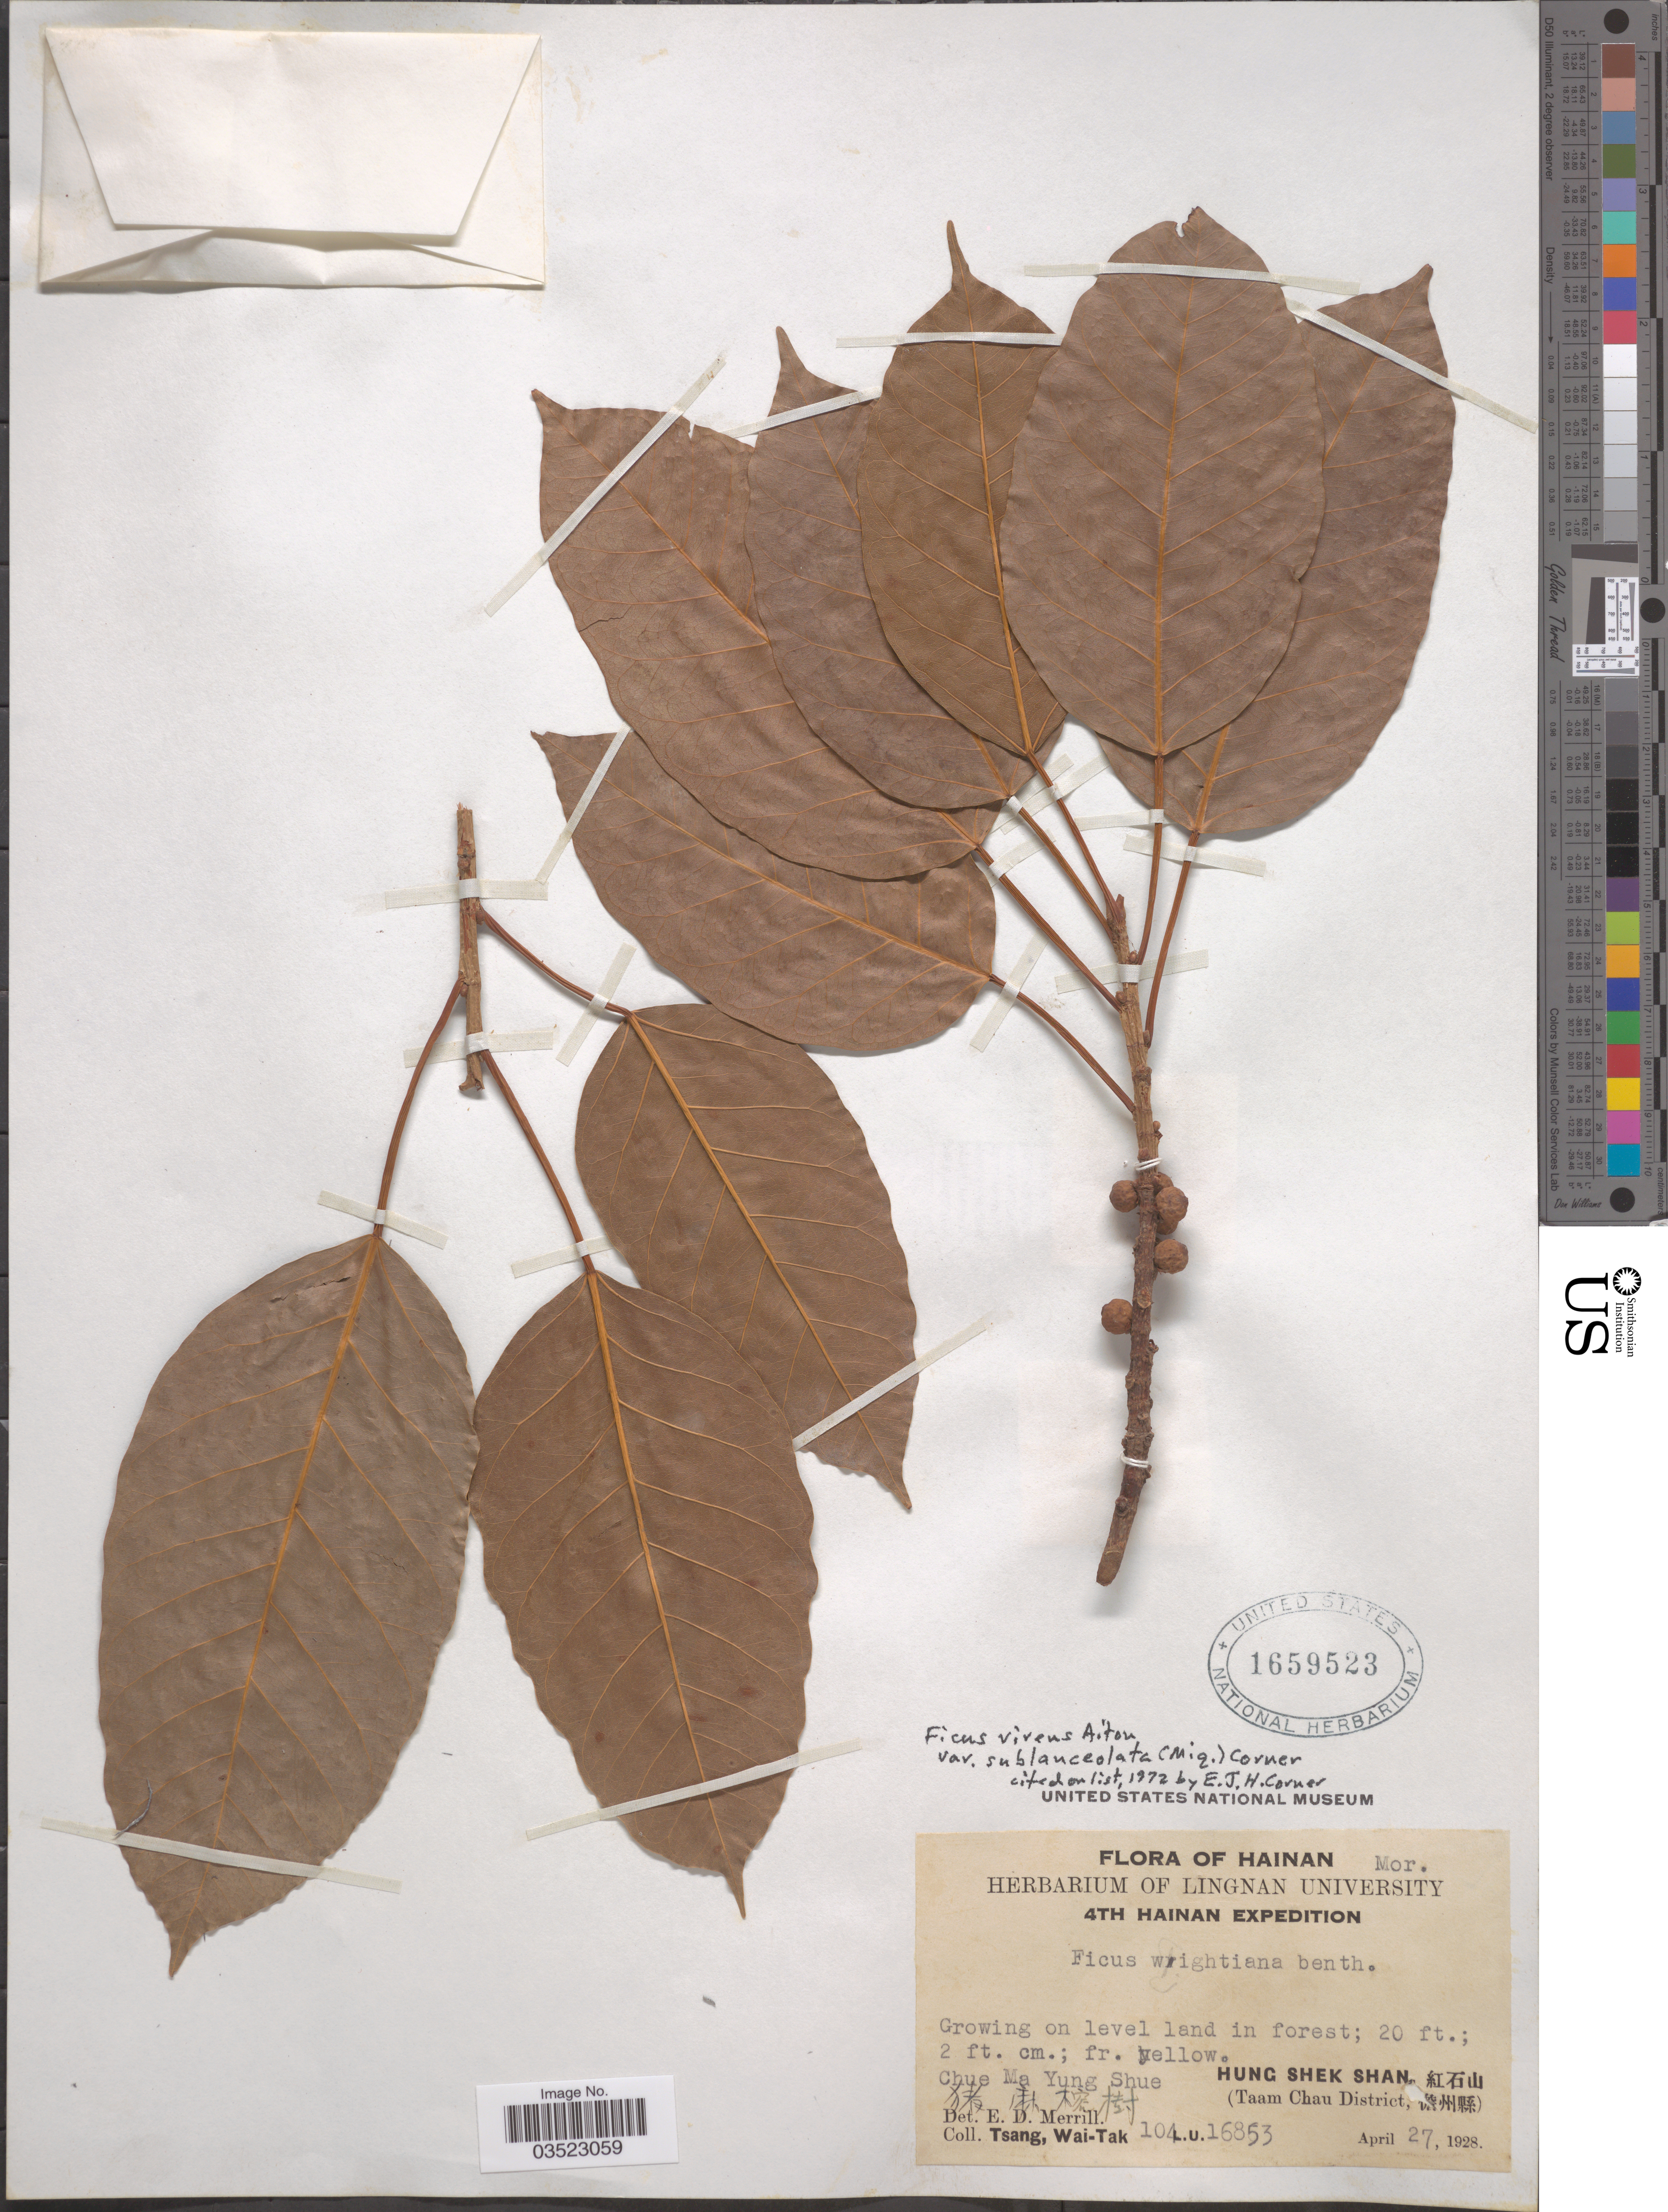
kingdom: Plantae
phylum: Tracheophyta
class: Magnoliopsida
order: Rosales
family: Moraceae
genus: Ficus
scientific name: Ficus virens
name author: Aiton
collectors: W. T. Tsang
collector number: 104L.U.16853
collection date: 1928-04-27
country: China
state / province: Hainan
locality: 4th Hainan Expedition. On level land in forest. Hung Shek Shan X. (Taam Chau District, X). Chue Ma Yung Shue X.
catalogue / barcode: US 1659523